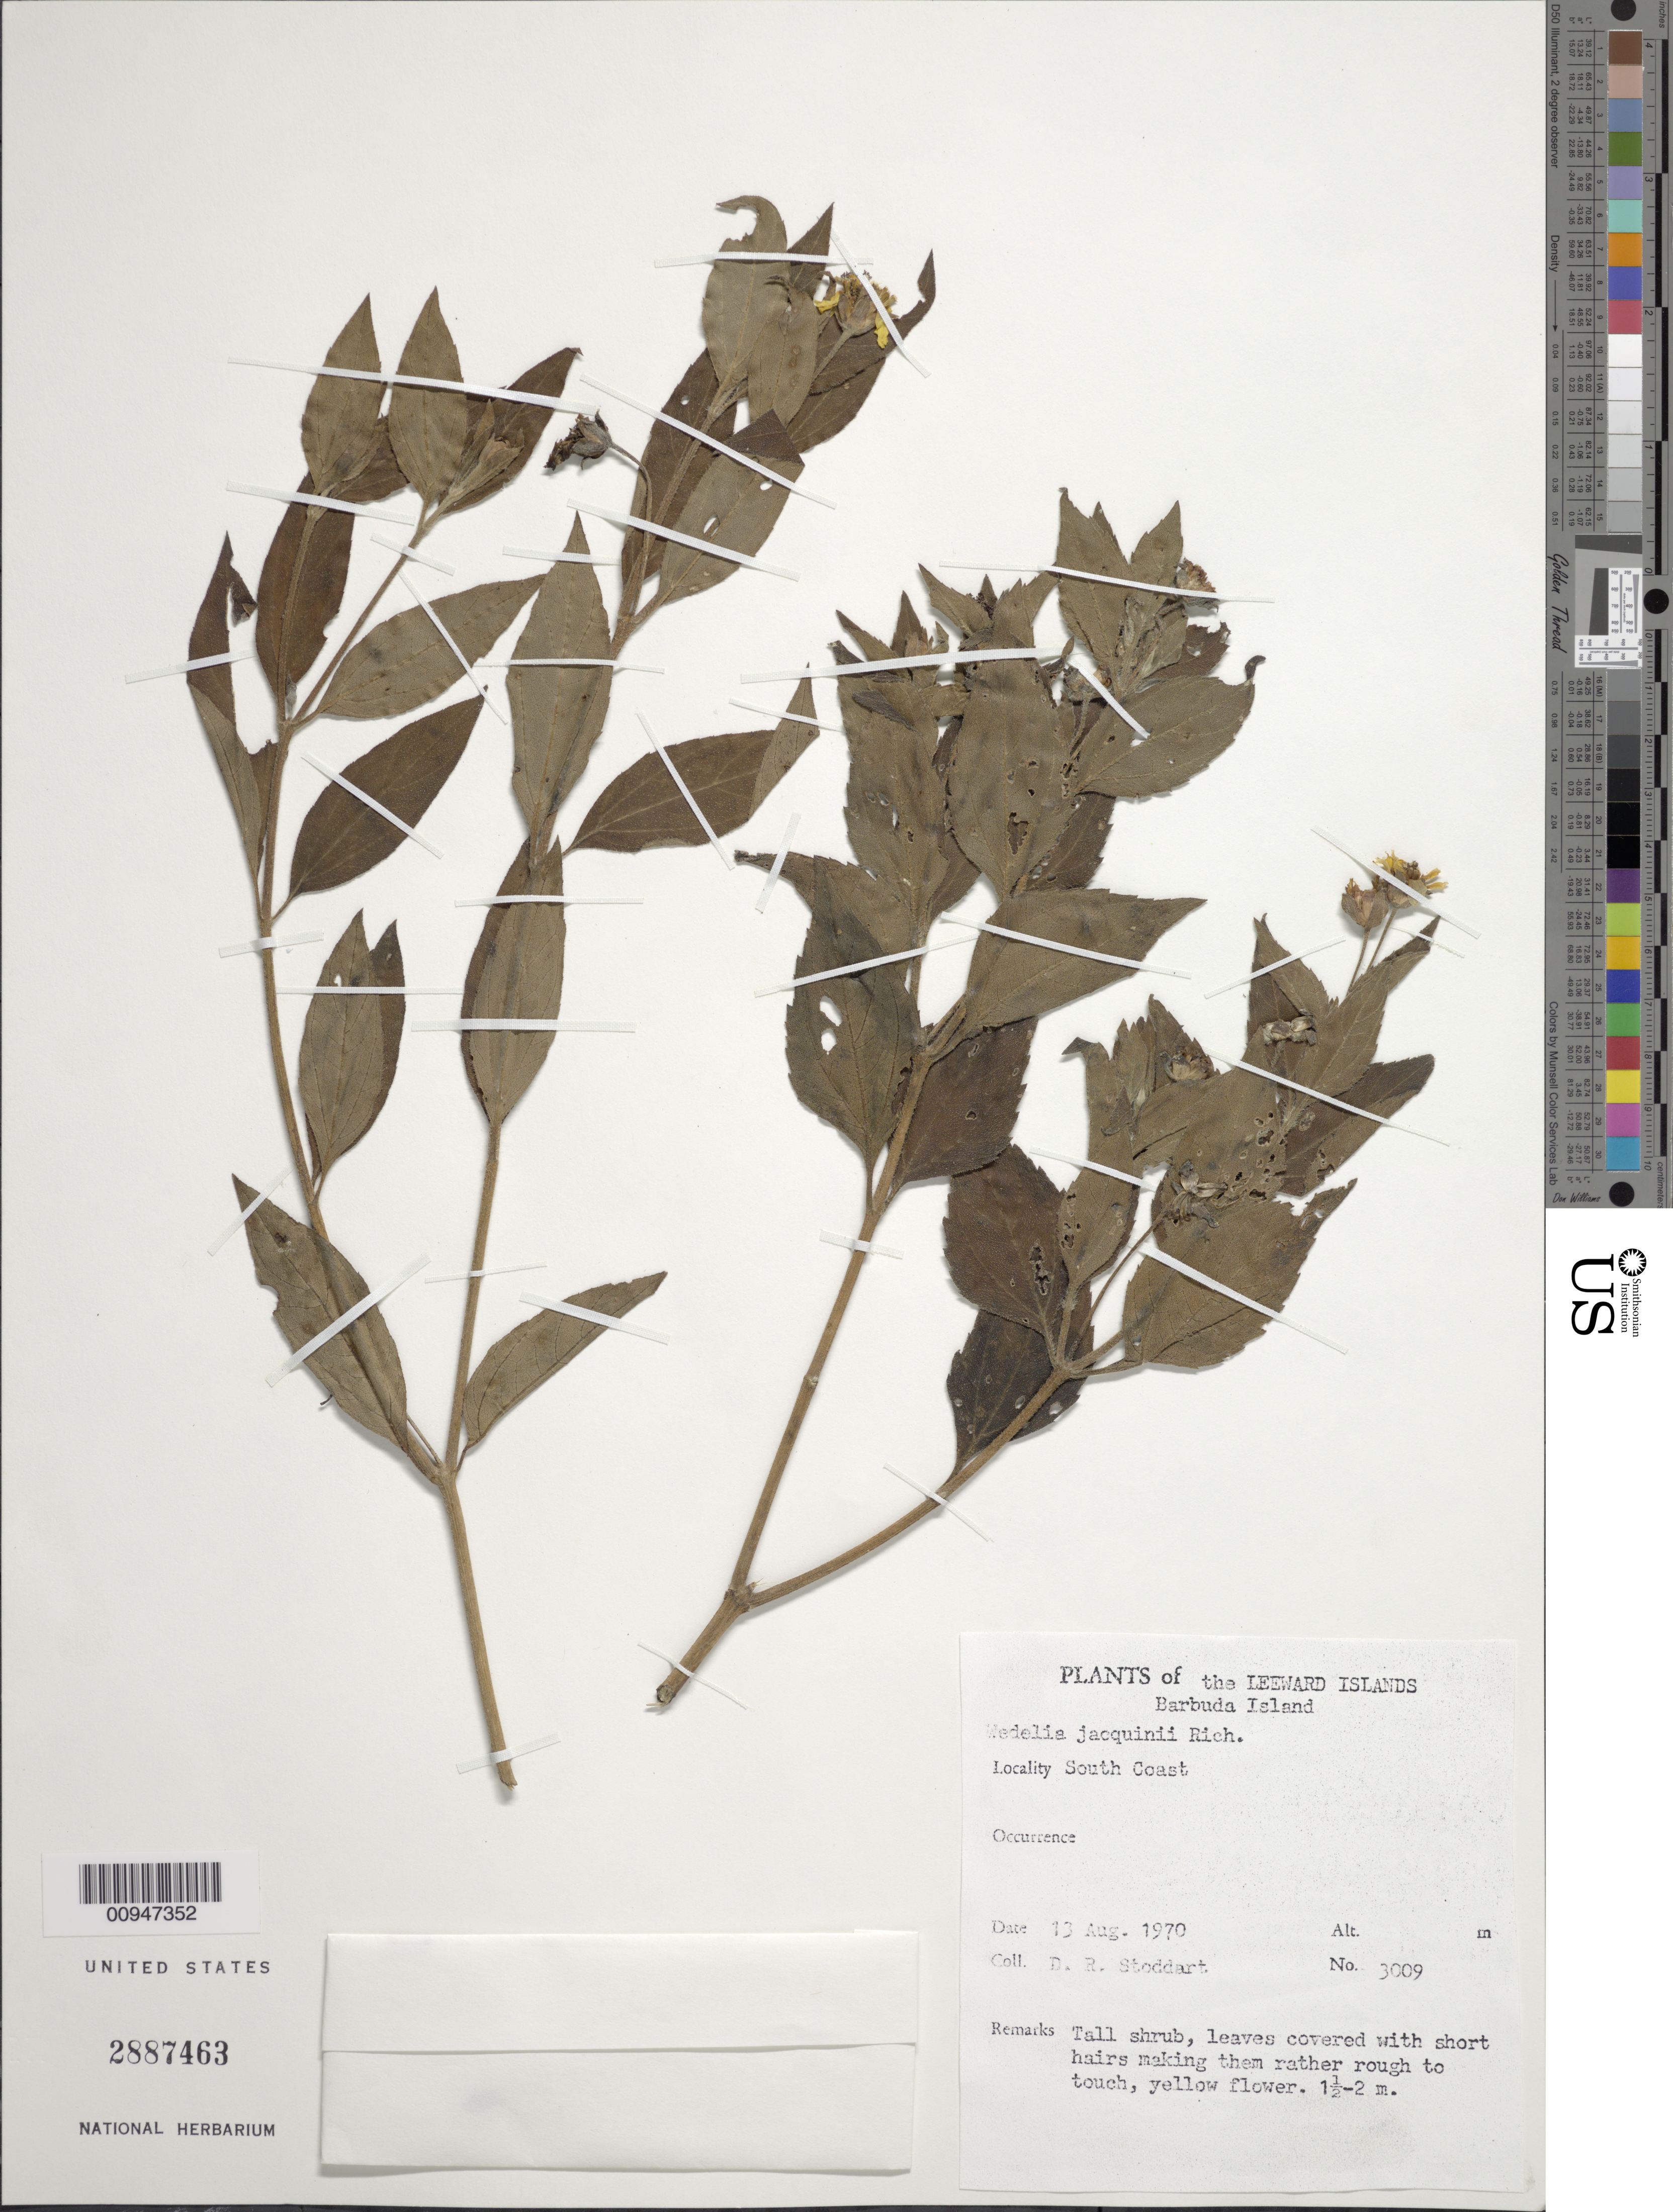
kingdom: Plantae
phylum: Tracheophyta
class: Magnoliopsida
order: Asterales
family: Asteraceae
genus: Wedelia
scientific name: Wedelia calycina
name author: Rich.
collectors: D. R. Stoddart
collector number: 3009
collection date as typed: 13 Aug 1970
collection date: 1970-08-13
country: Antigua and Barbuda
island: Barbuda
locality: South coast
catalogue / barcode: US 2887463